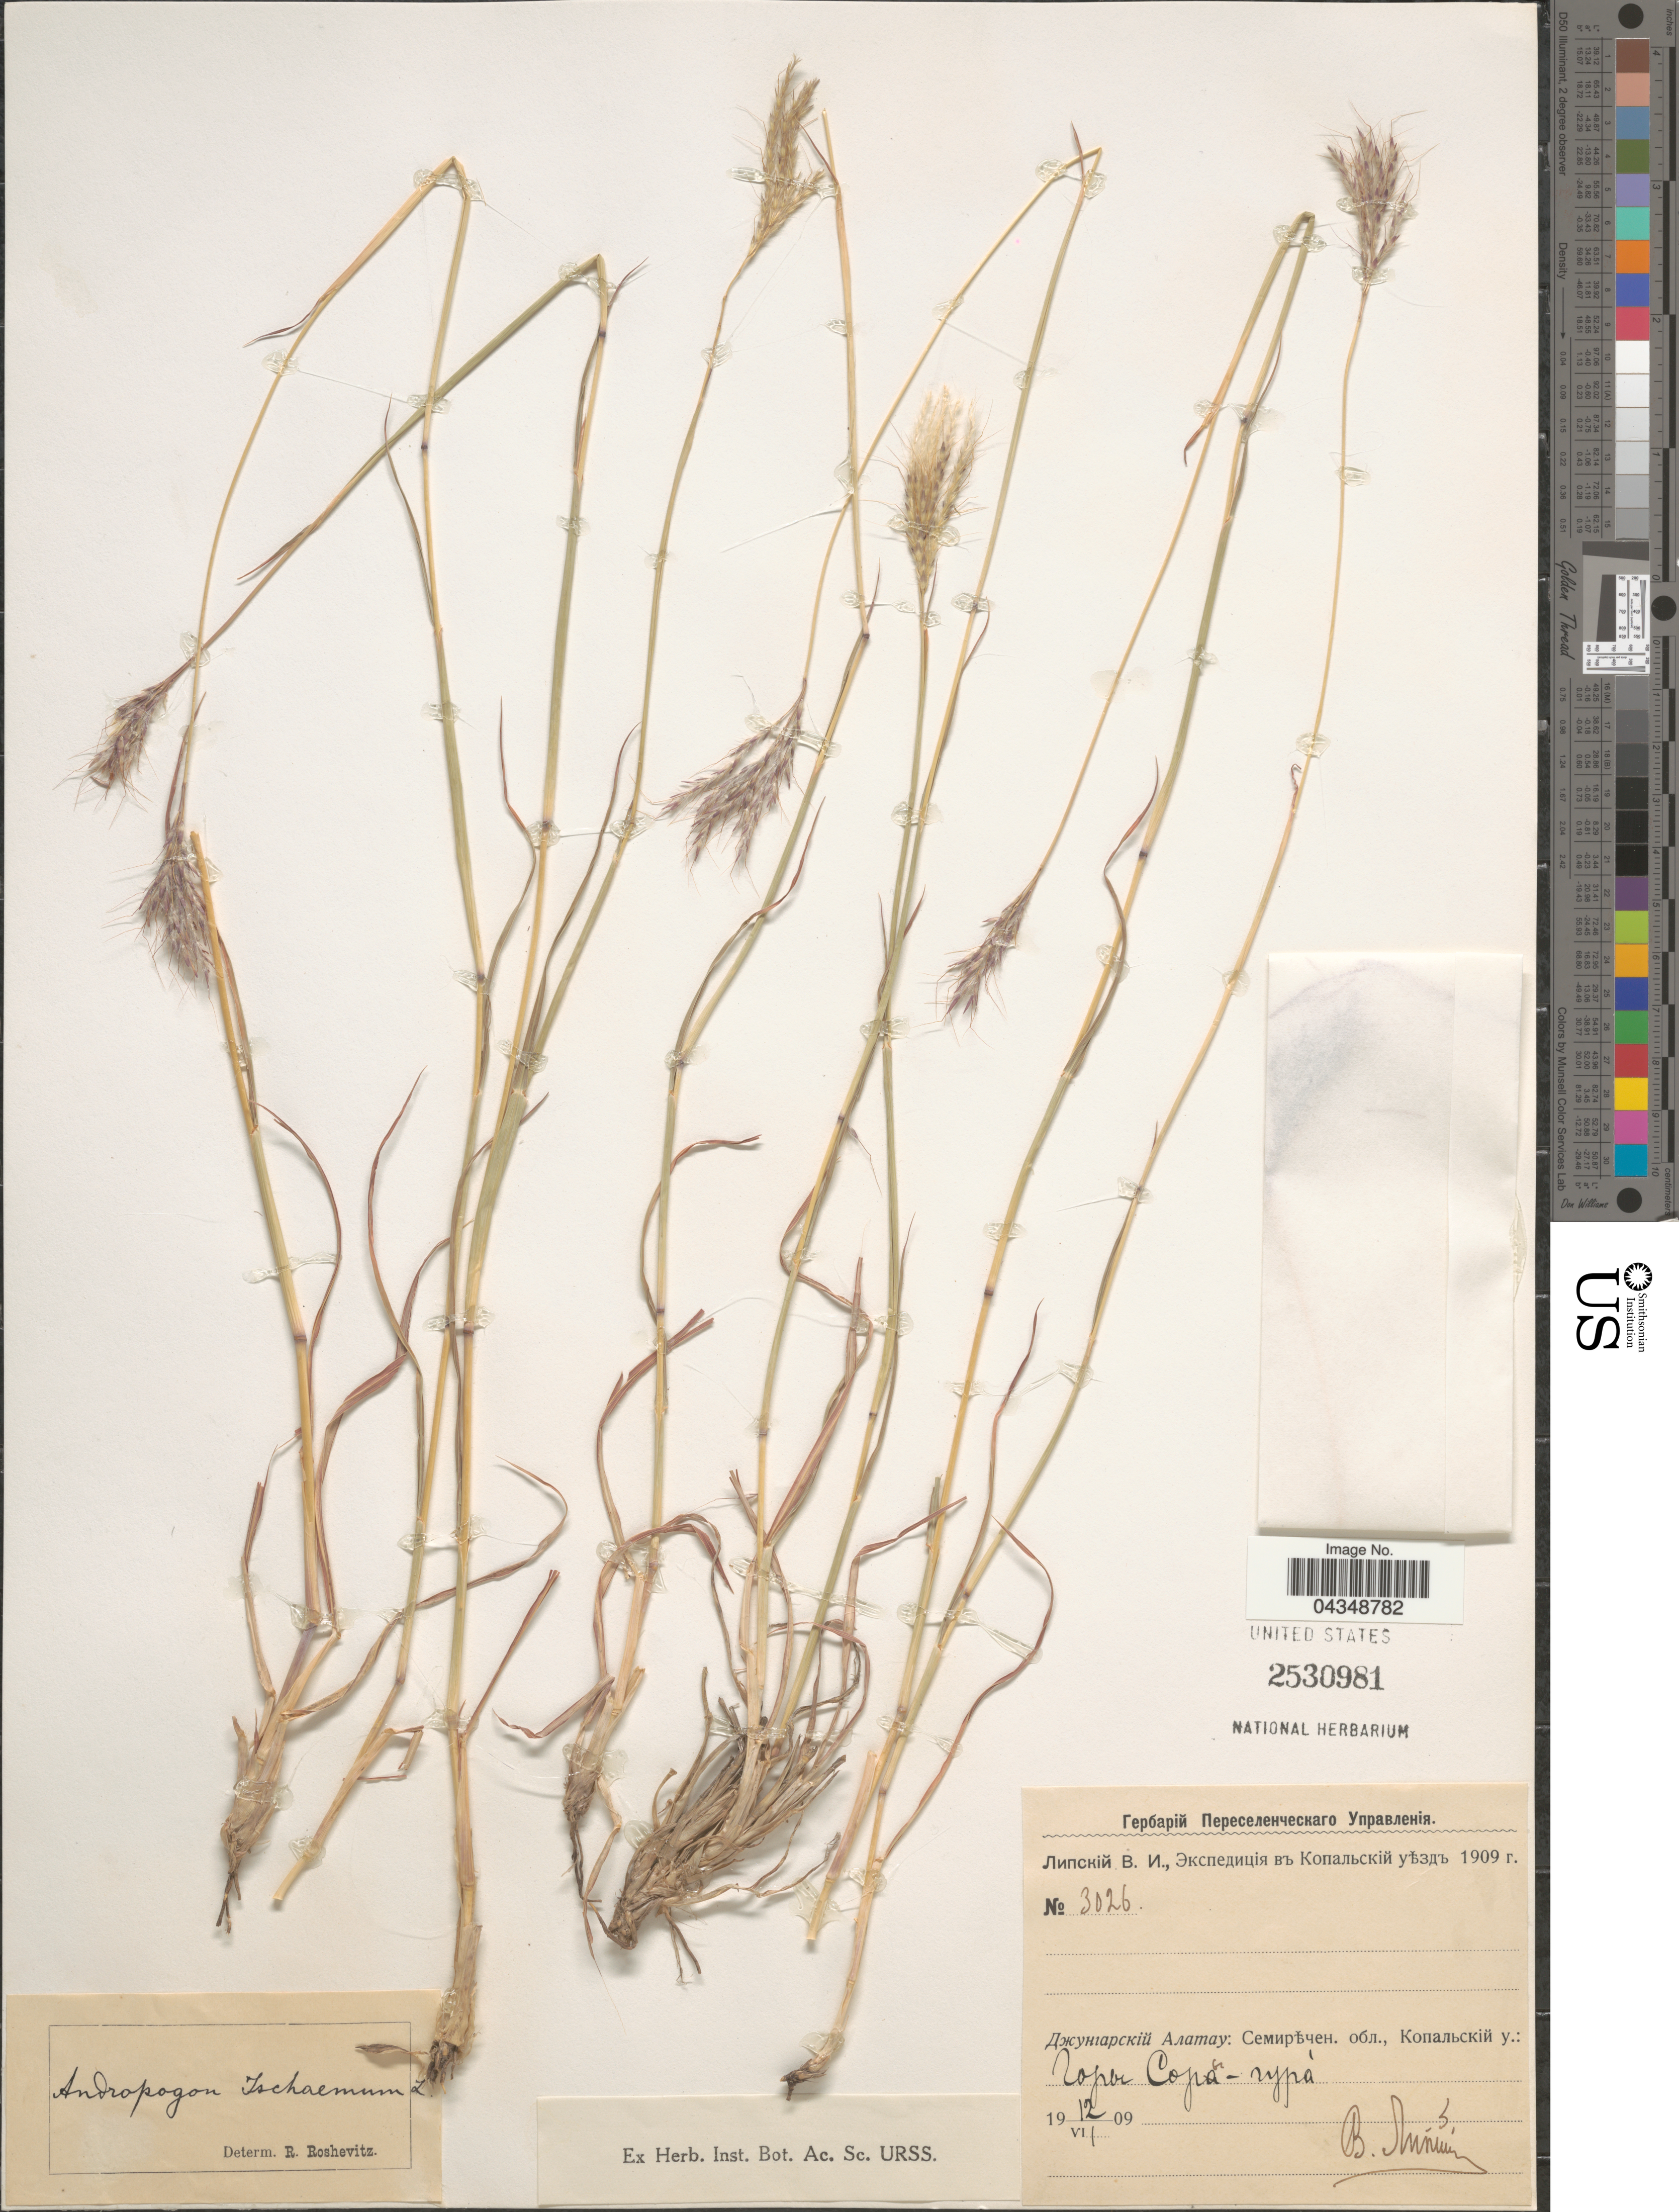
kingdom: Plantae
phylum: Tracheophyta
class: Liliopsida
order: Poales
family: Poaceae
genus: Bothriochloa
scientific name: Bothriochloa ischaemum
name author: (L.) Keng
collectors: V. Linskiy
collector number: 3026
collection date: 1909-07-12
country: Kazakhstan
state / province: Almaty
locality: Sory-Gura Mts.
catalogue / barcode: US 2530981